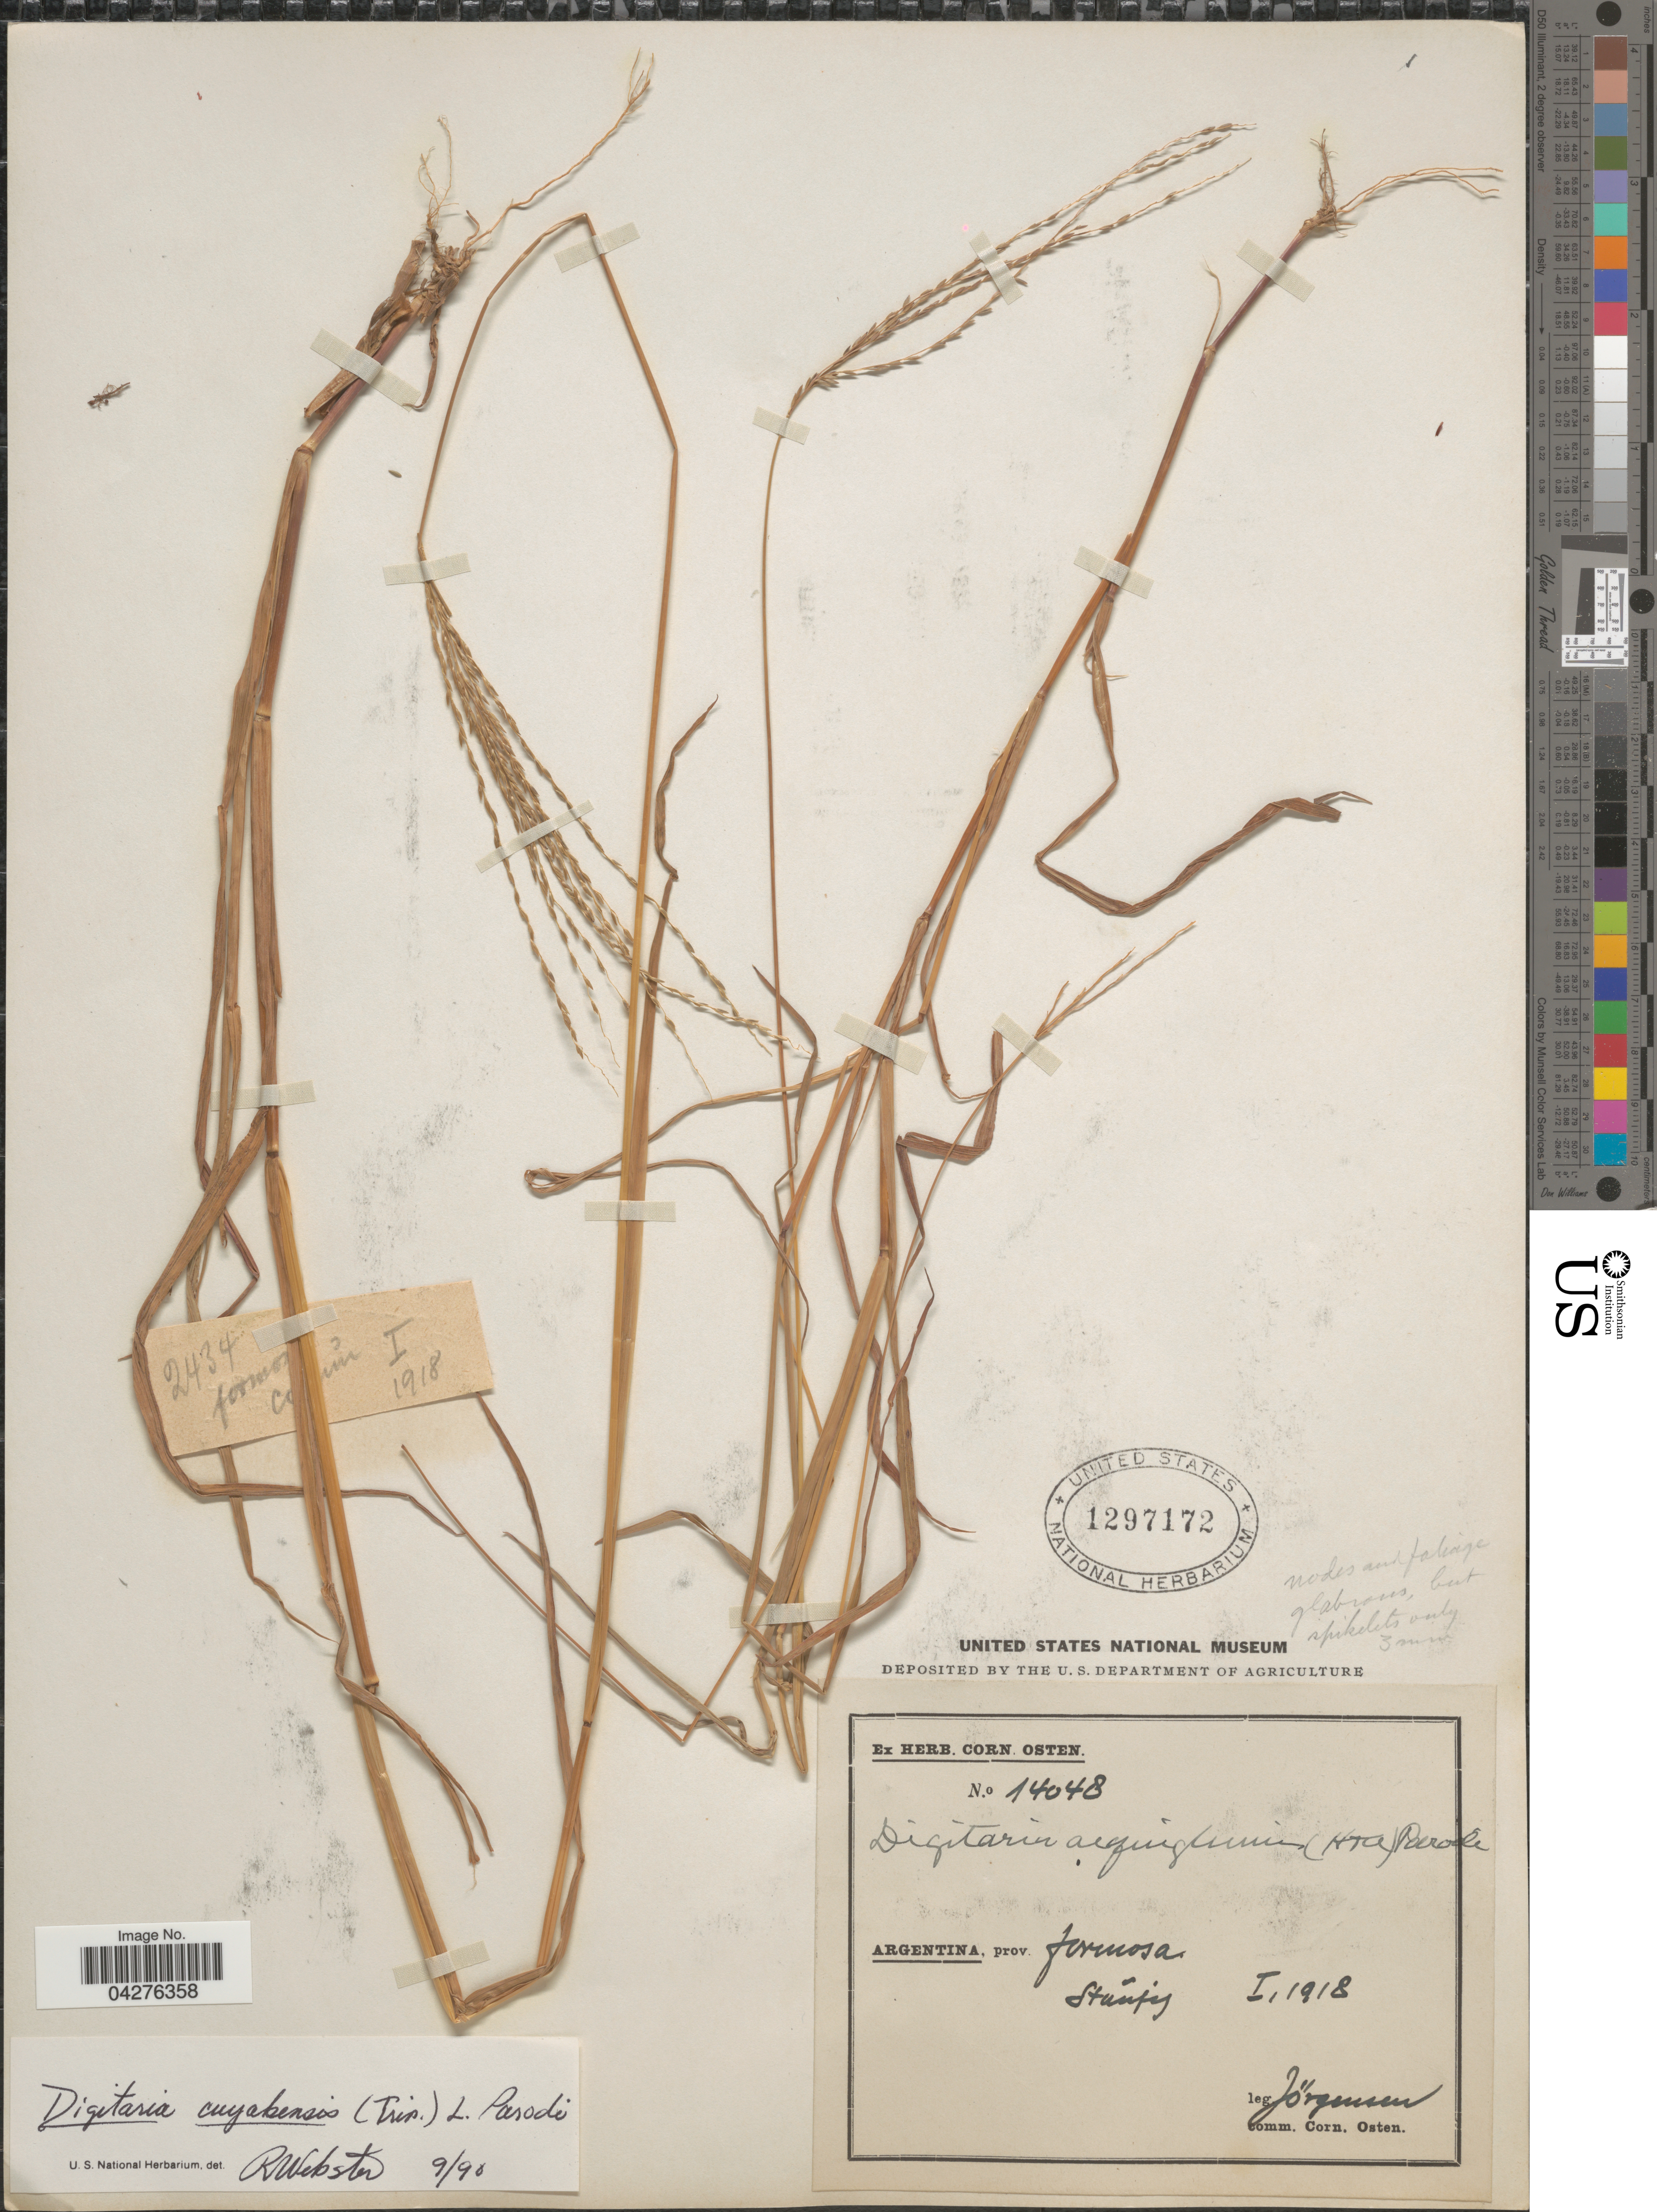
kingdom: Plantae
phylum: Tracheophyta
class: Liliopsida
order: Poales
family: Poaceae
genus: Digitaria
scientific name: Digitaria cuyabensis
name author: (Trin.) Parodi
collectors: Jorgensen, --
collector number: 14048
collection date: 1918-01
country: Argentina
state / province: Formosa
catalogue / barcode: US 1297172